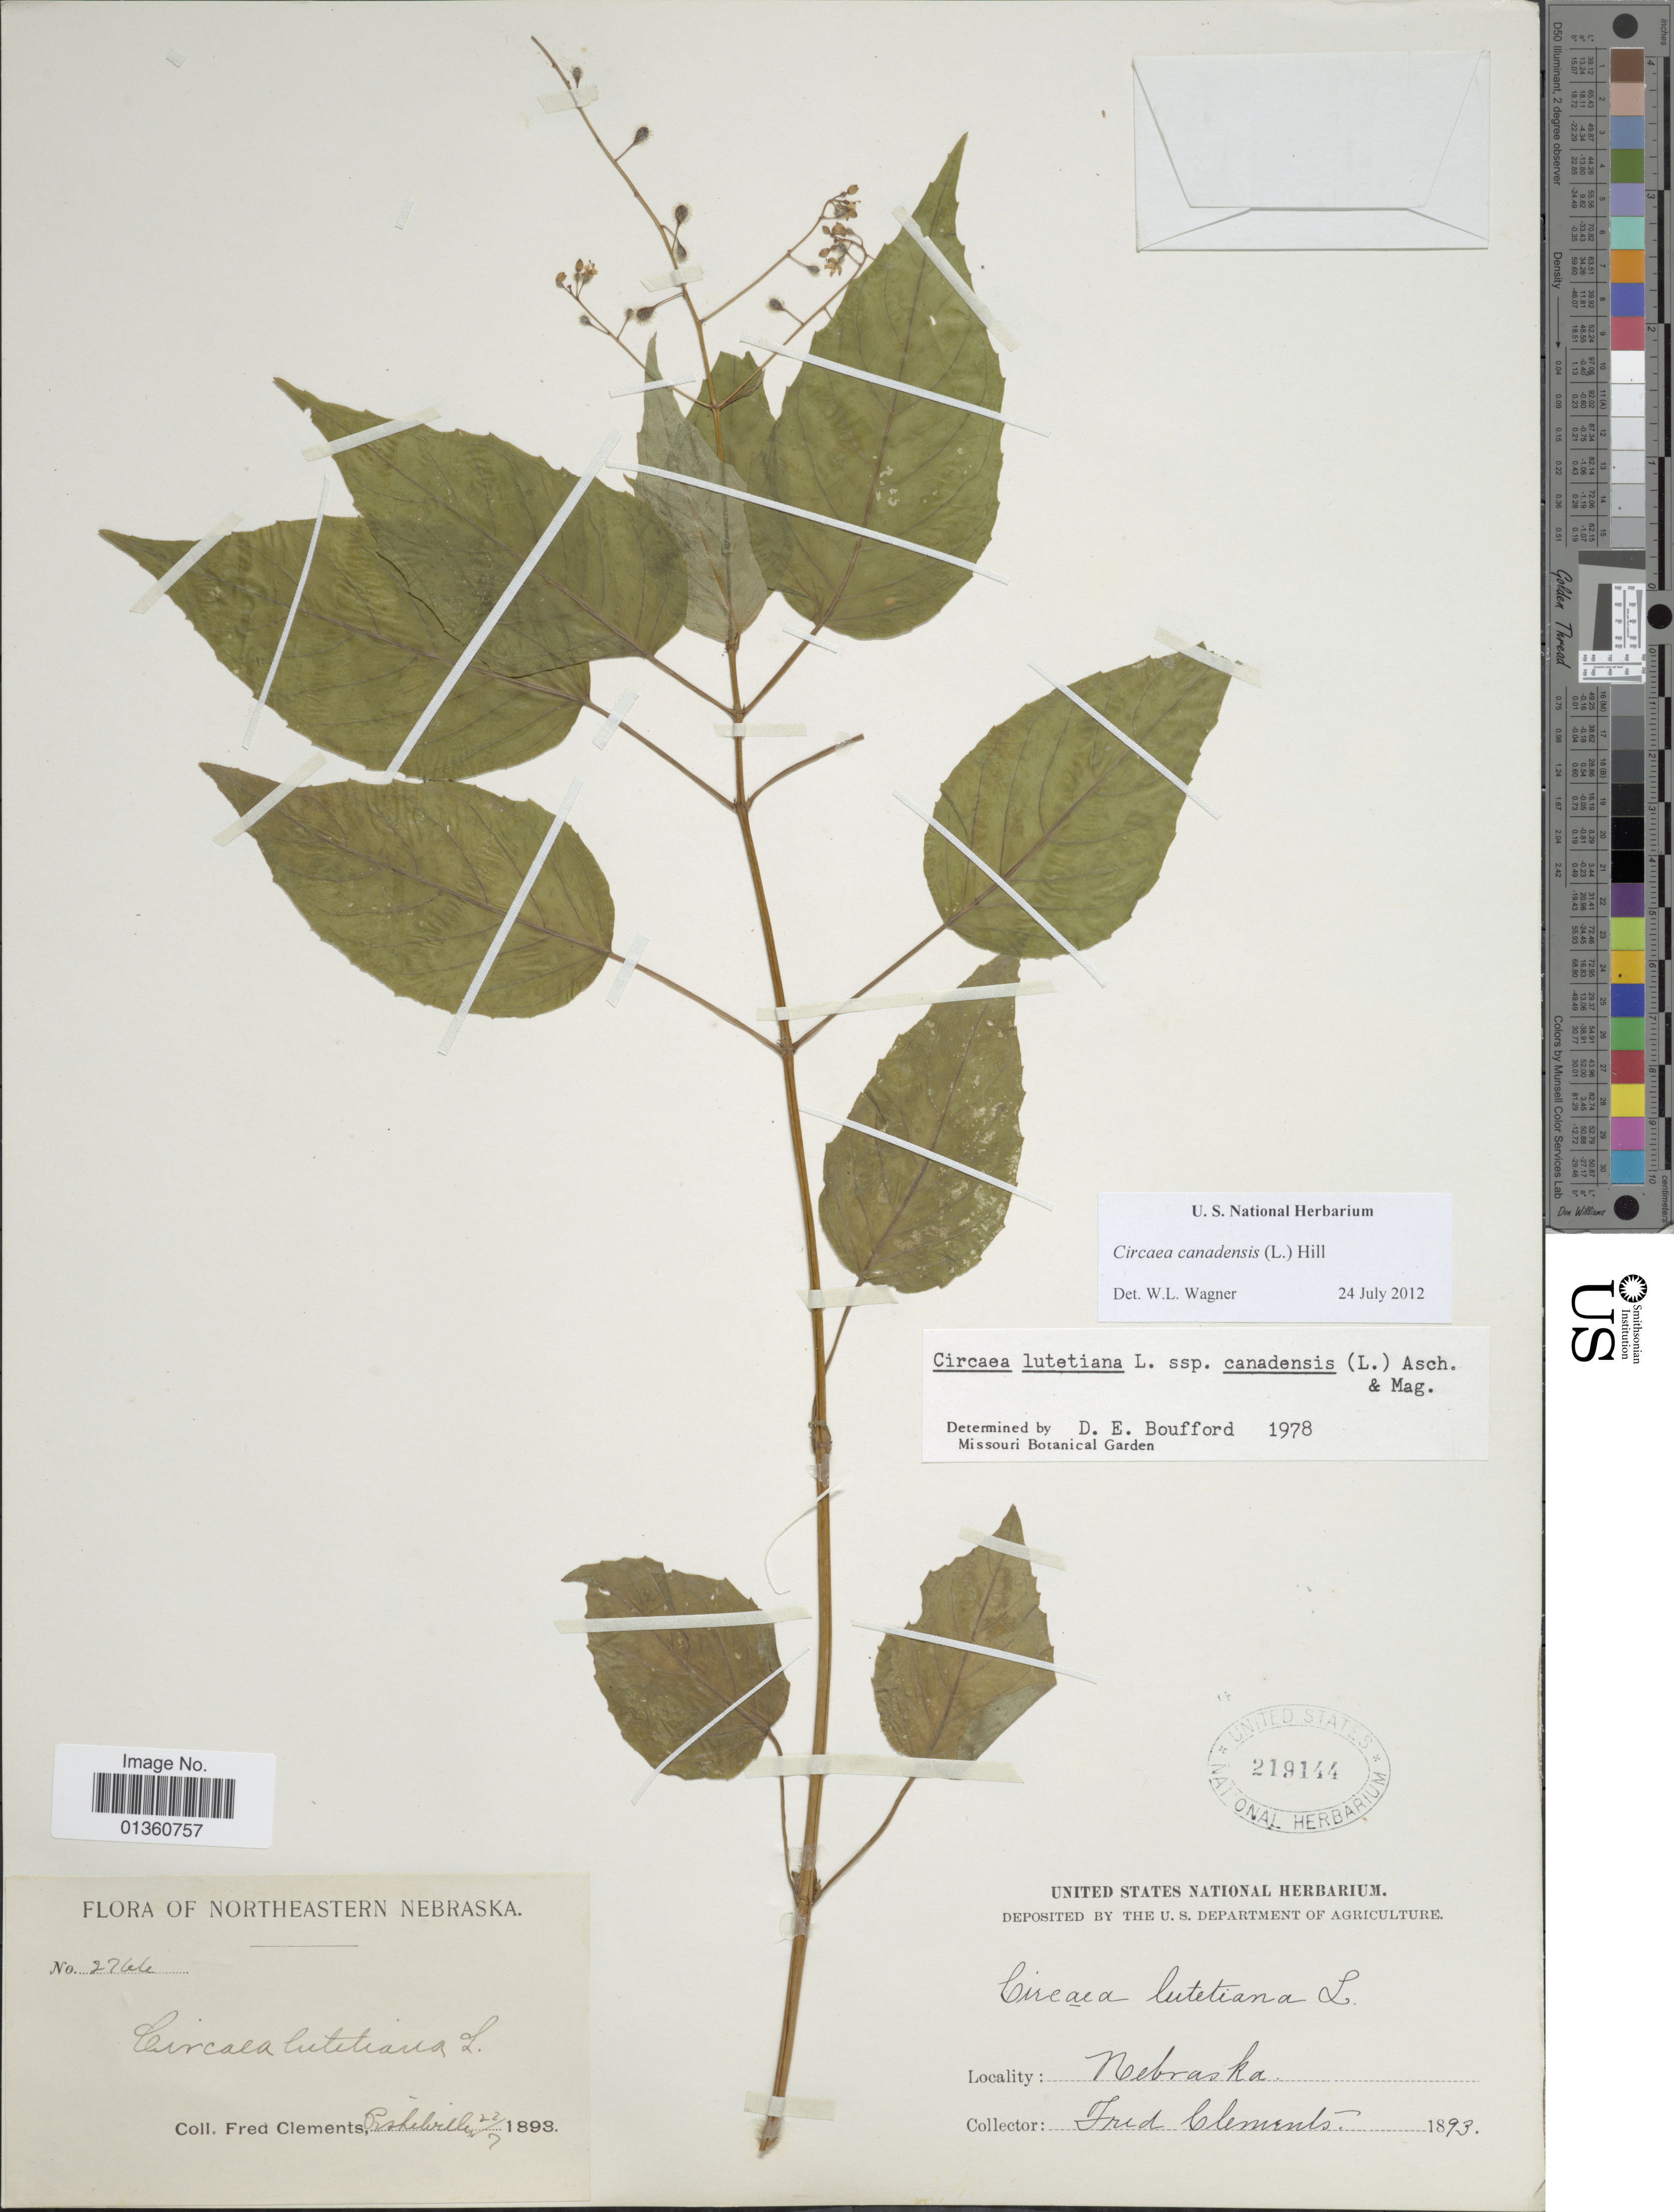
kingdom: Plantae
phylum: Tracheophyta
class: Magnoliopsida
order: Myrtales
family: Onagraceae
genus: Circaea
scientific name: Circaea canadensis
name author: (L.) Hill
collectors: F. E. Clements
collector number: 2766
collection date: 1893-07-22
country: United States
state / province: Nebraska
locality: Northeastern Nebraska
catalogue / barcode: US 219144